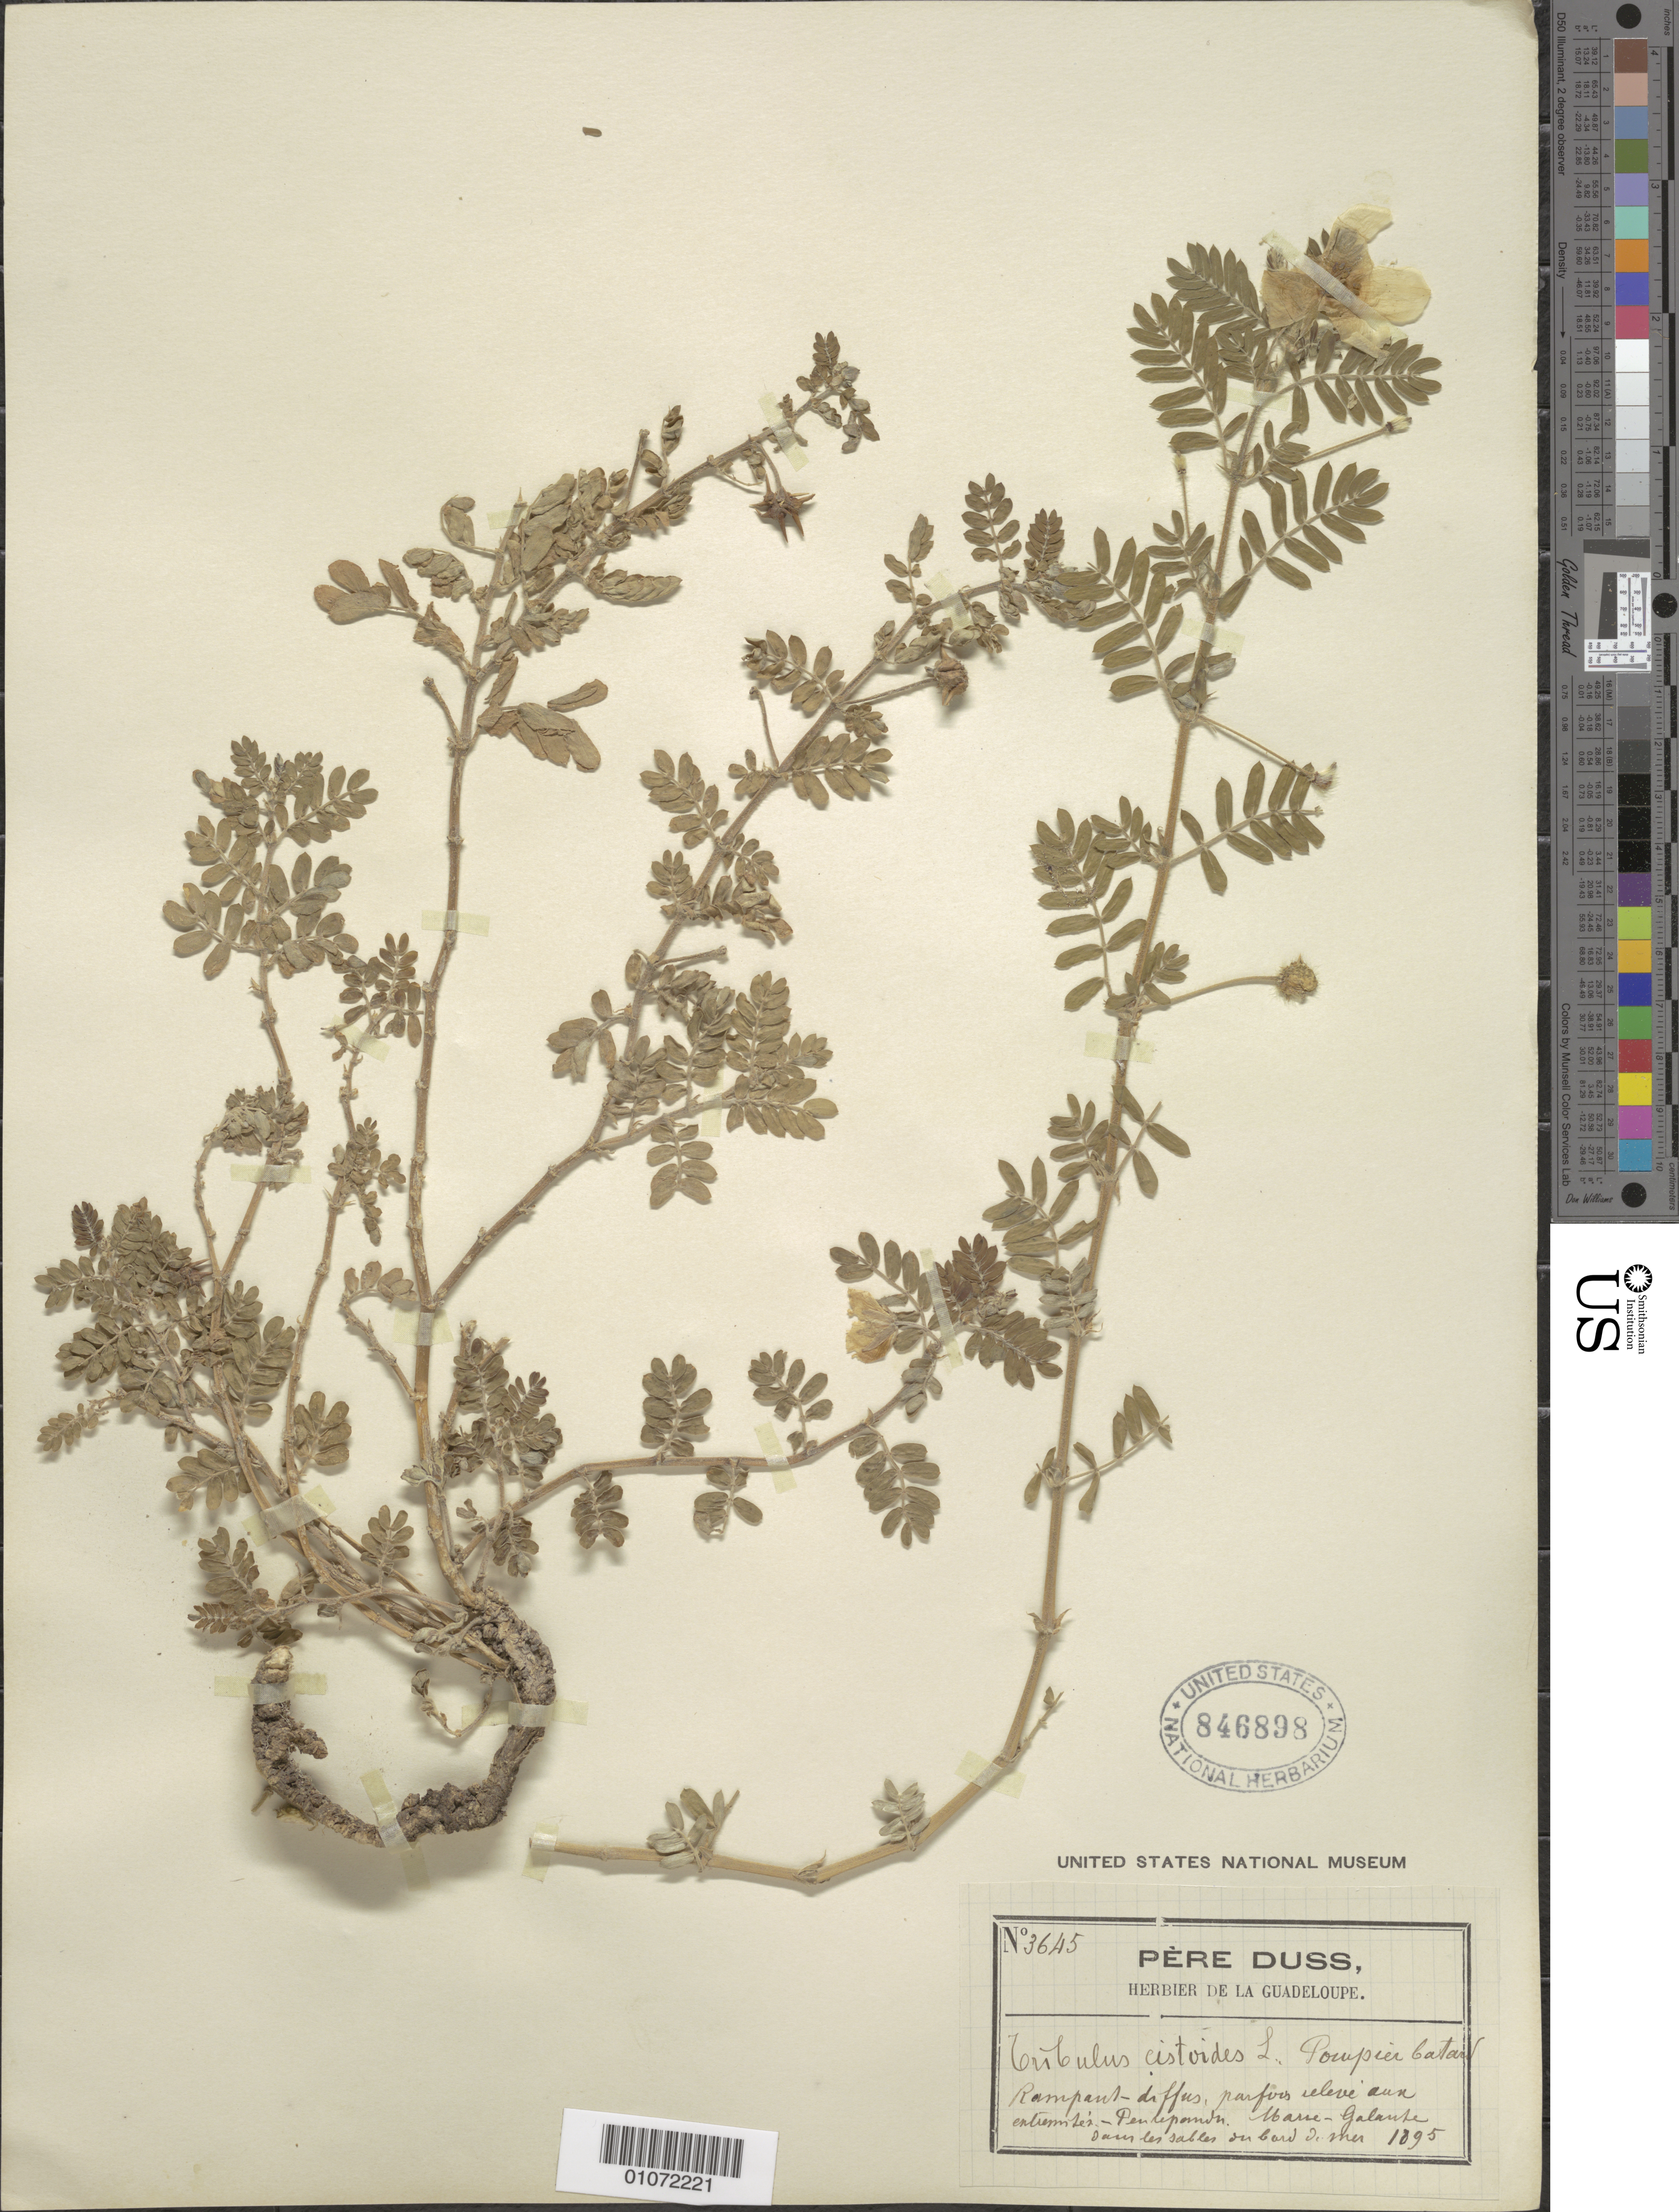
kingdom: Plantae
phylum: Tracheophyta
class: Magnoliopsida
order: Zygophyllales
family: Zygophyllaceae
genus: Tribulus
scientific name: Tribulus cistoides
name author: L.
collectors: Père Duss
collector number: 3645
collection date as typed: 1895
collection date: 1895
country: Guadeloupe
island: Marie Galante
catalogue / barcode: US 846898